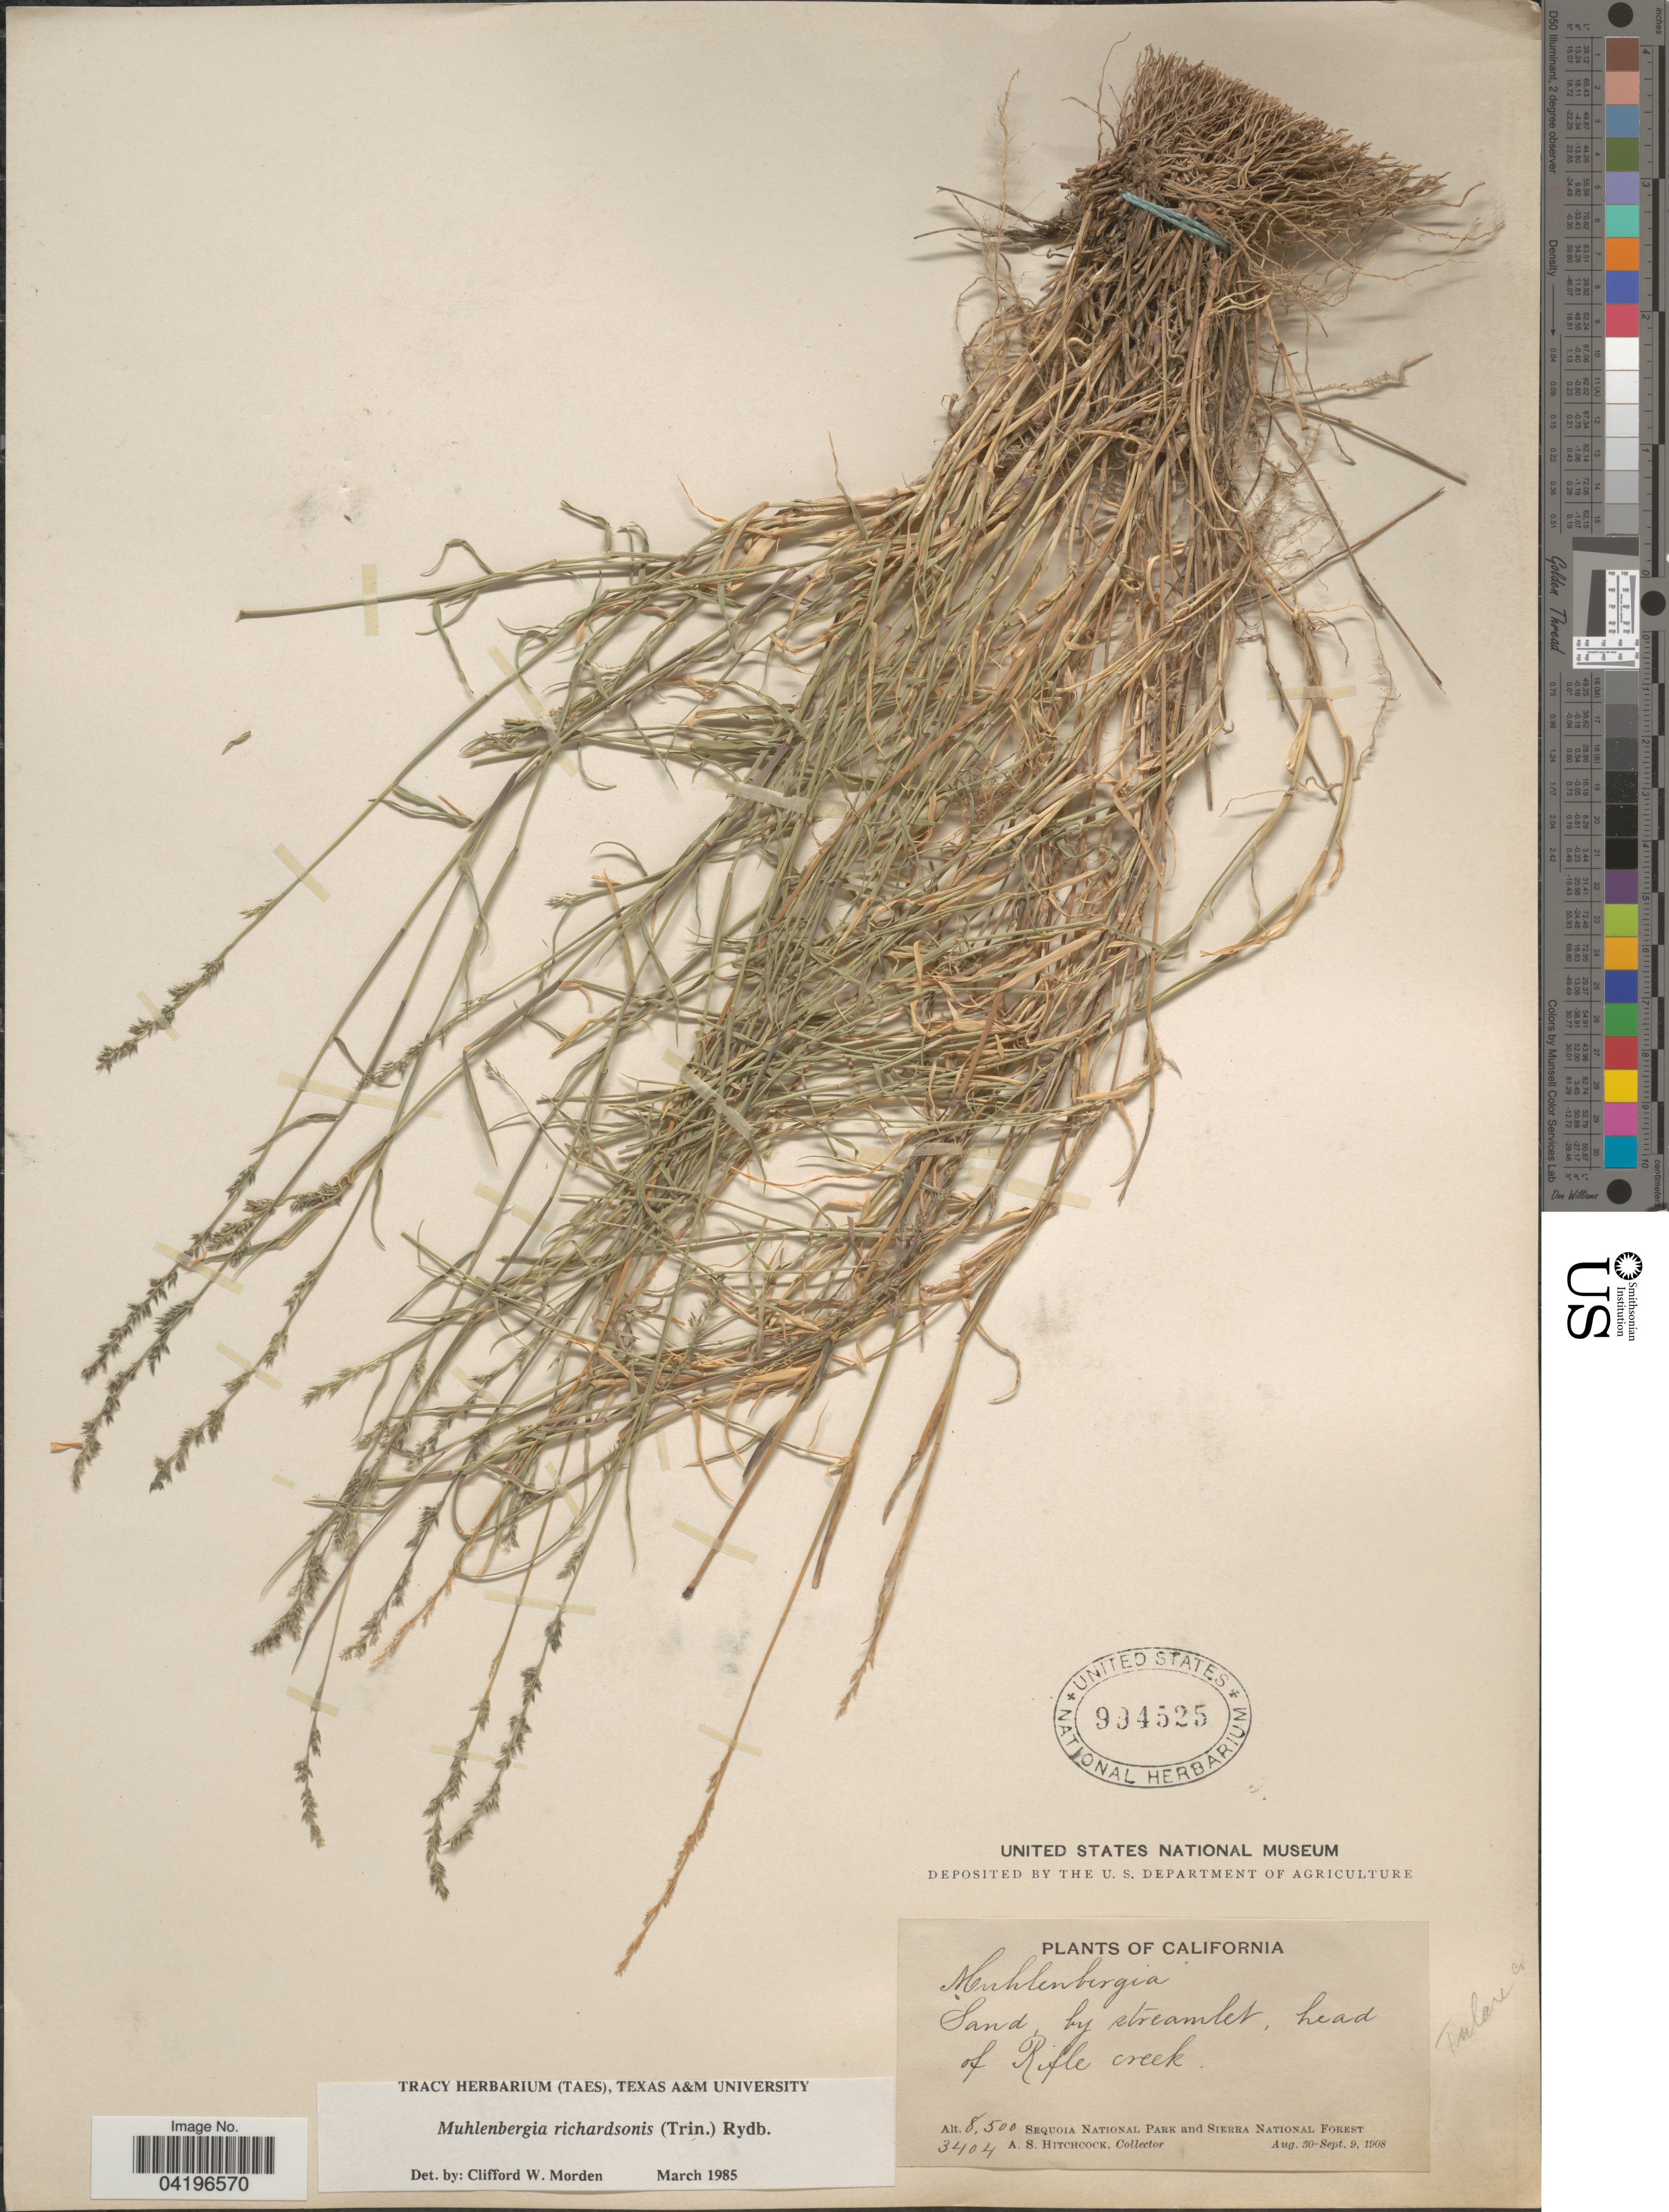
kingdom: Plantae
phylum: Tracheophyta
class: Liliopsida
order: Poales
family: Poaceae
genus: Muhlenbergia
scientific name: Muhlenbergia richardsonis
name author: (Trin.) Rydb.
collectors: A. S. Hitchcock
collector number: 3404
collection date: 1908-08-30/1908-09-09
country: United States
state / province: California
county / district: Tulare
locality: Head of Rifle creek. Sequoia National Park and Sierra National Forest. Tulare Co.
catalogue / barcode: US 994525